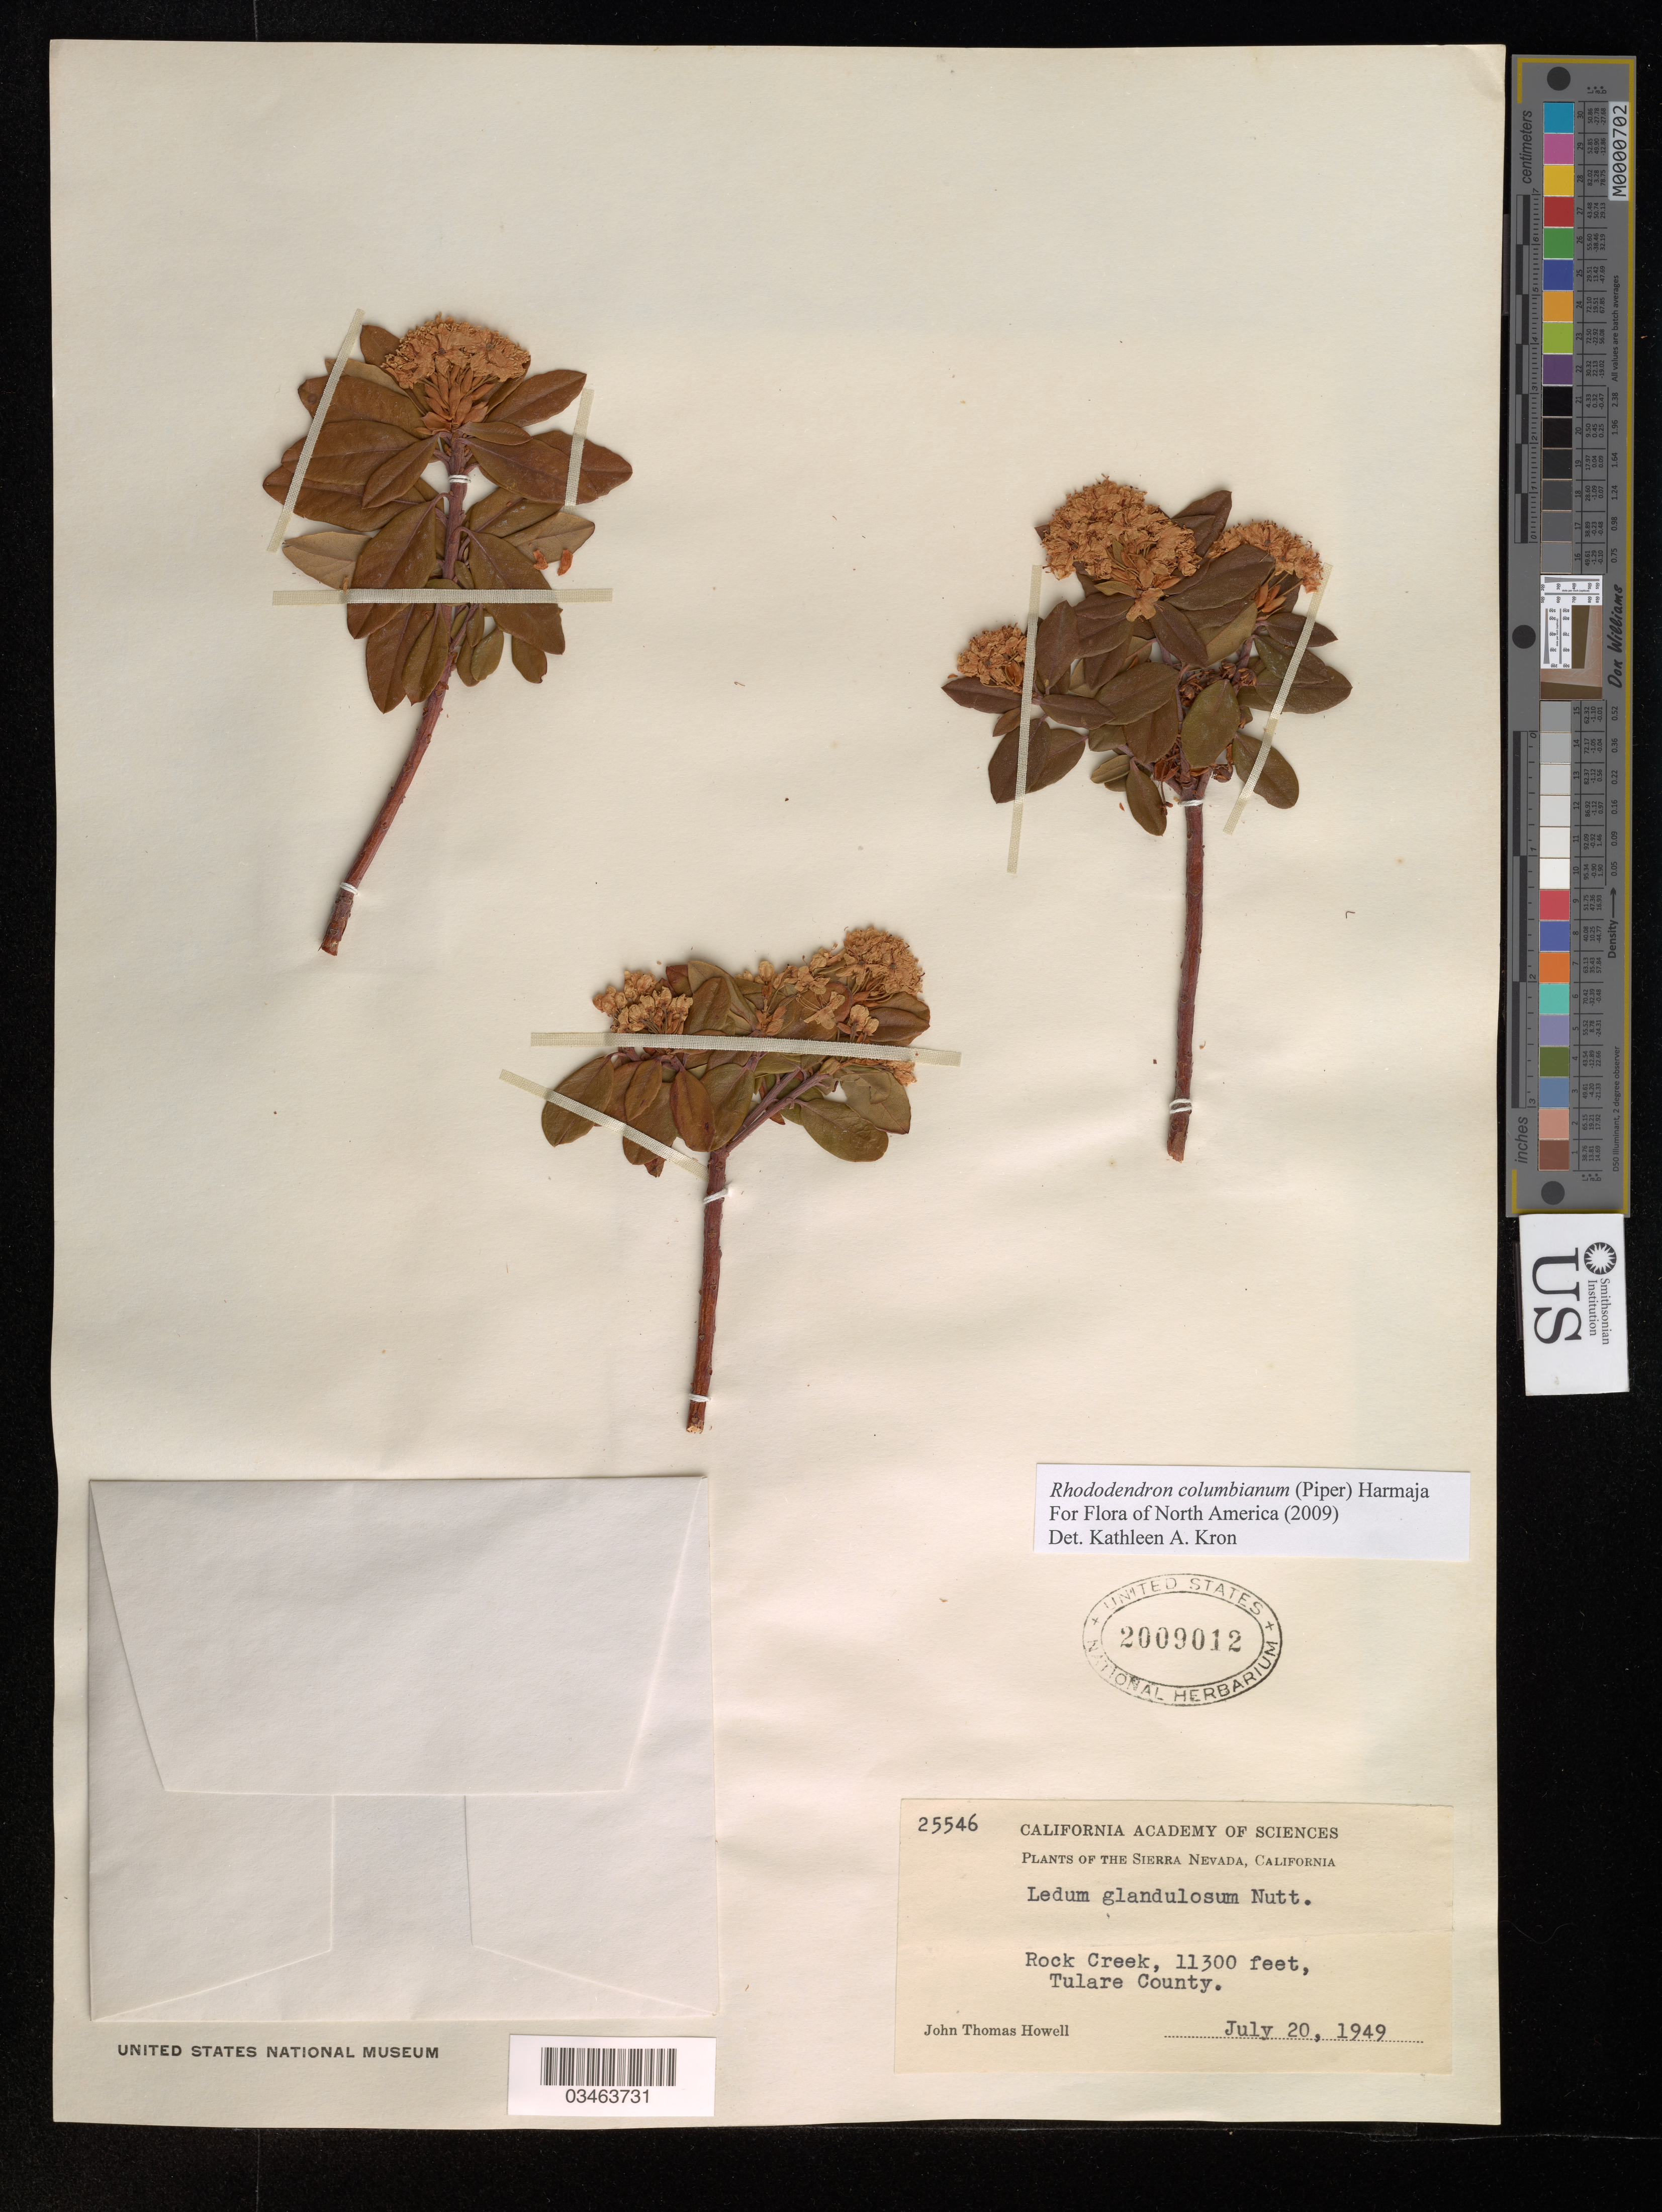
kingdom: Plantae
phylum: Tracheophyta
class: Magnoliopsida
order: Ericales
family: Ericaceae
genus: Rhododendron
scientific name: Rhododendron columbianum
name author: (Piper) Harmaja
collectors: J. T. Howell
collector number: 25546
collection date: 1949-07-20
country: United States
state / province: California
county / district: Tulare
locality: The Sierra Nevada. Rock Creek, Tulare County.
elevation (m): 3444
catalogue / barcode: US 2009012